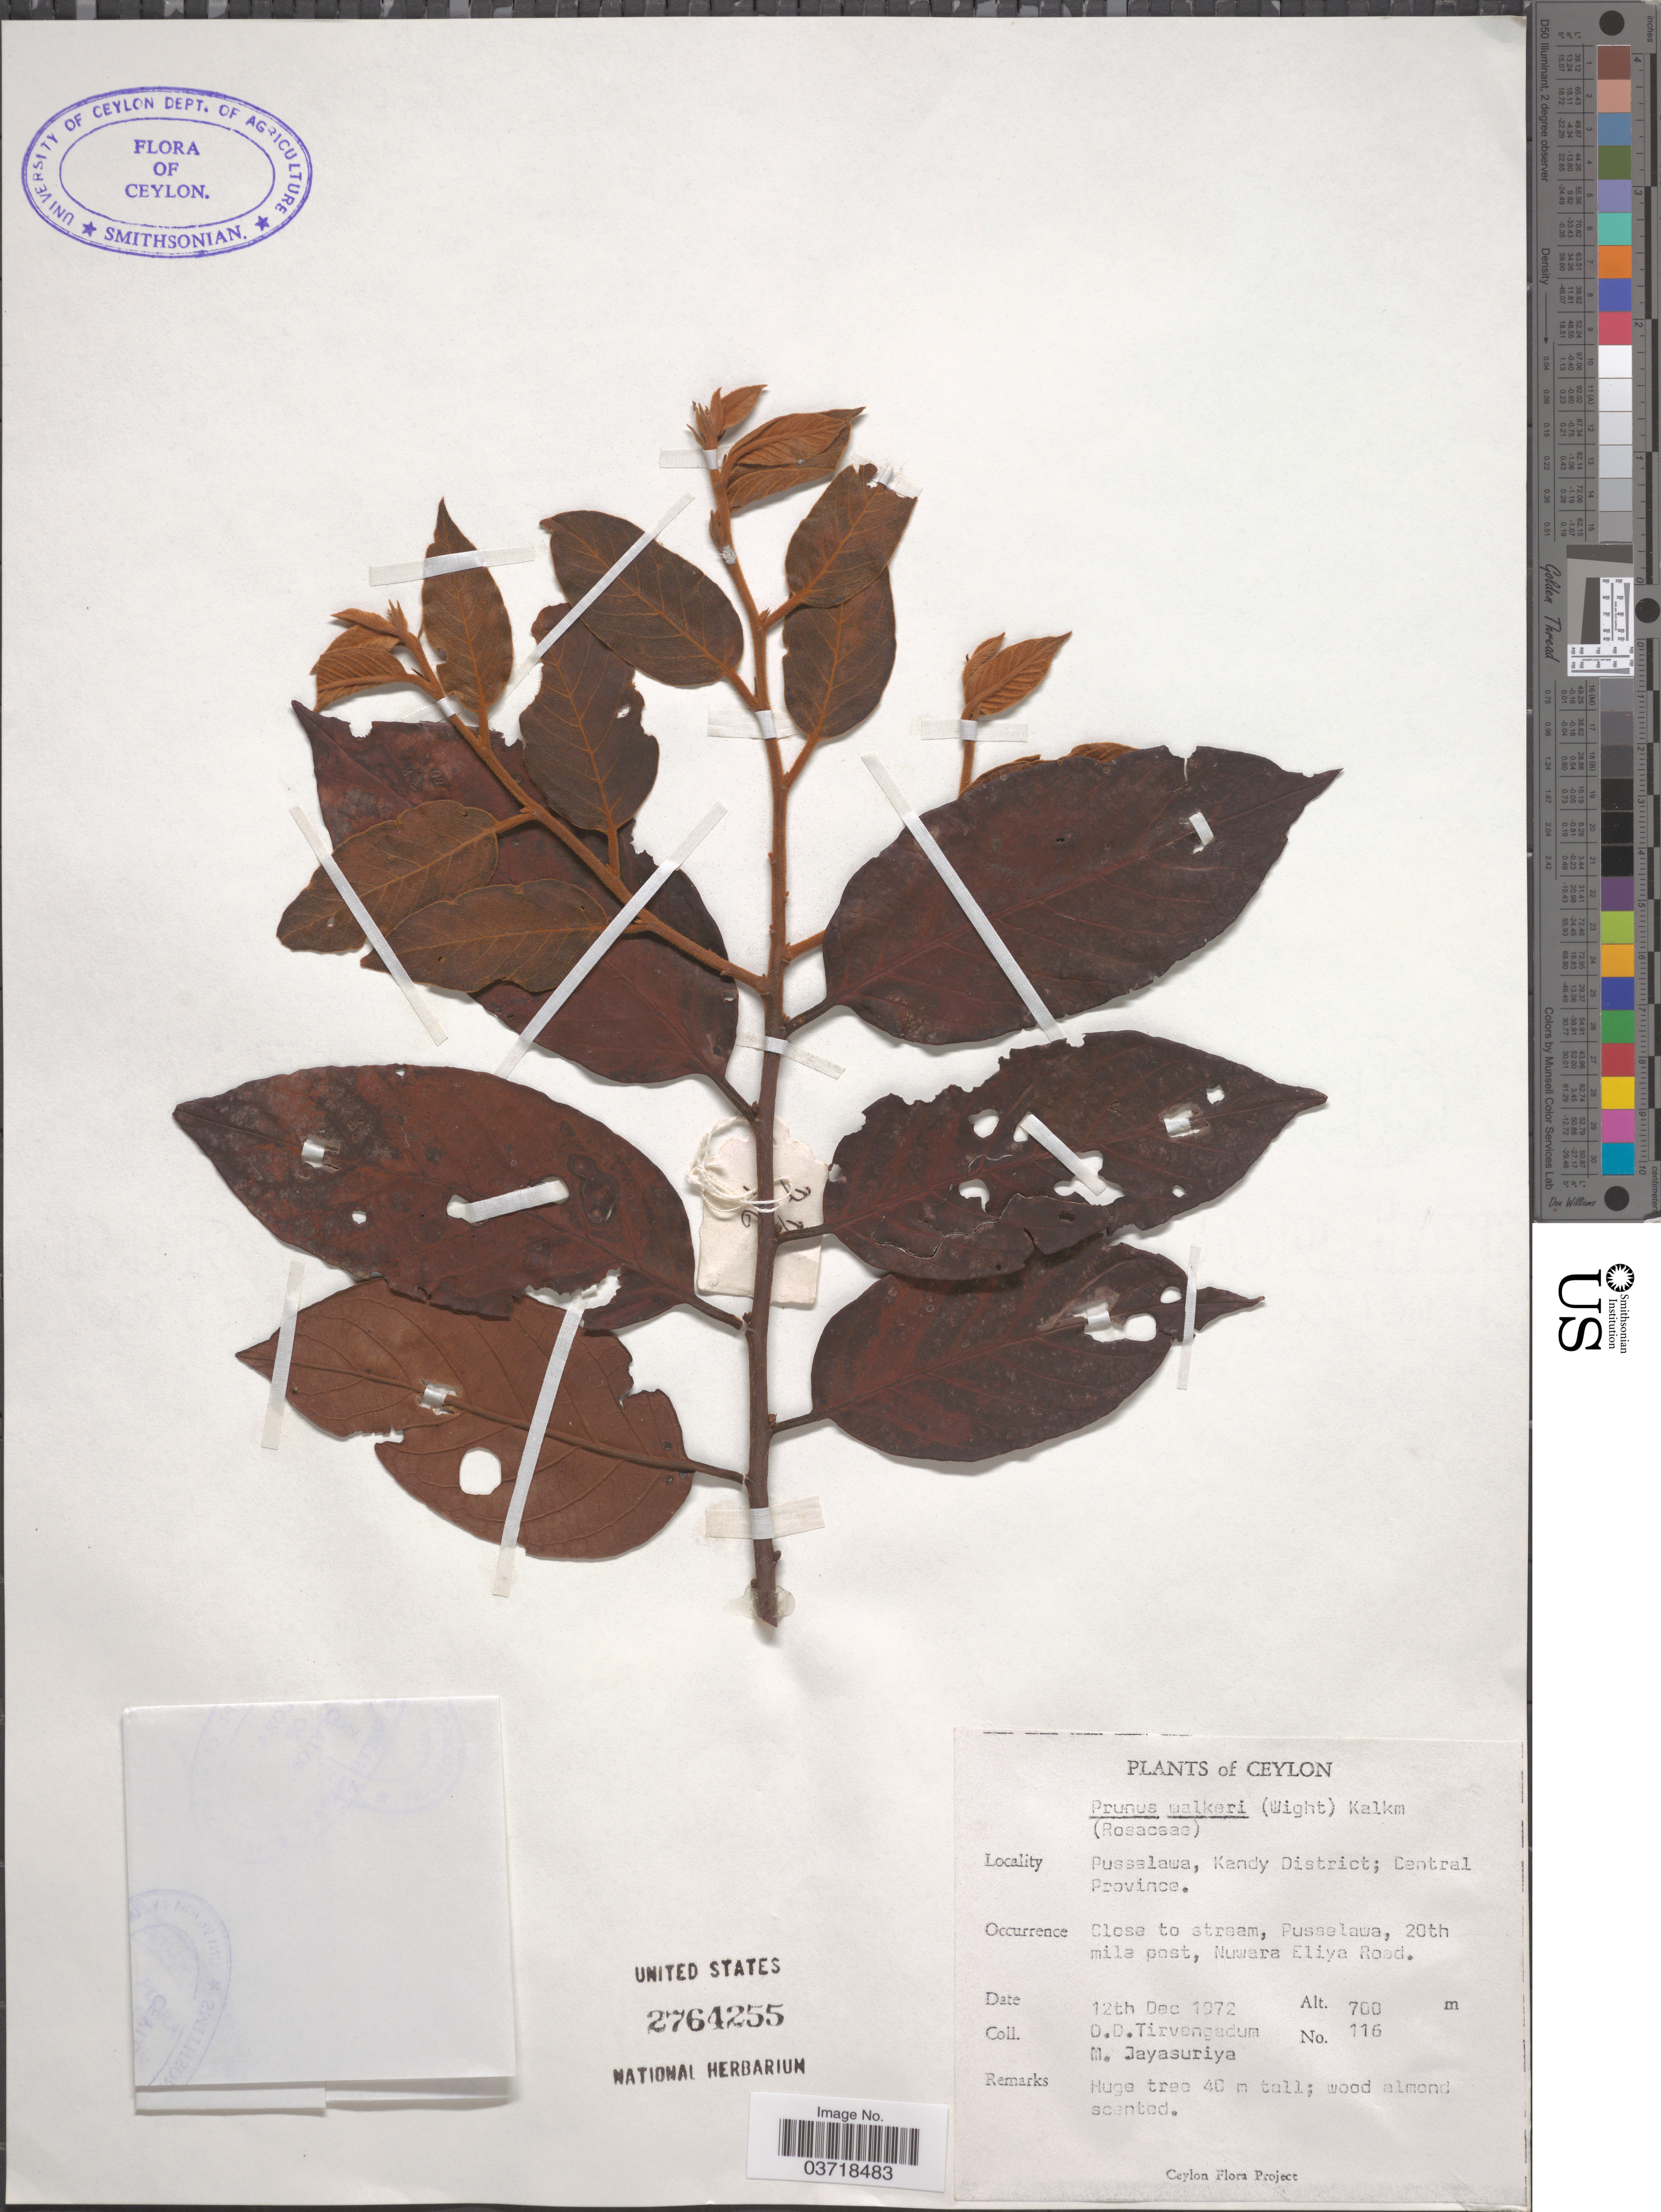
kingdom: Plantae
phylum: Tracheophyta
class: Magnoliopsida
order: Rosales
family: Rosaceae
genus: Prunus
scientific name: Prunus walkeri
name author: (Wight) Kalkman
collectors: D. Tirvengadum & M. Jayasuriya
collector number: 116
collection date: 1972-12-12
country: Sri Lanka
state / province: Central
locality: Ceylon. Pusselawa, Kandy District; Central Province. Close to stream, Pusselawa, 20th mile post, Nuwara Eliya Road.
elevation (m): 700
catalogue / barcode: US 2764255